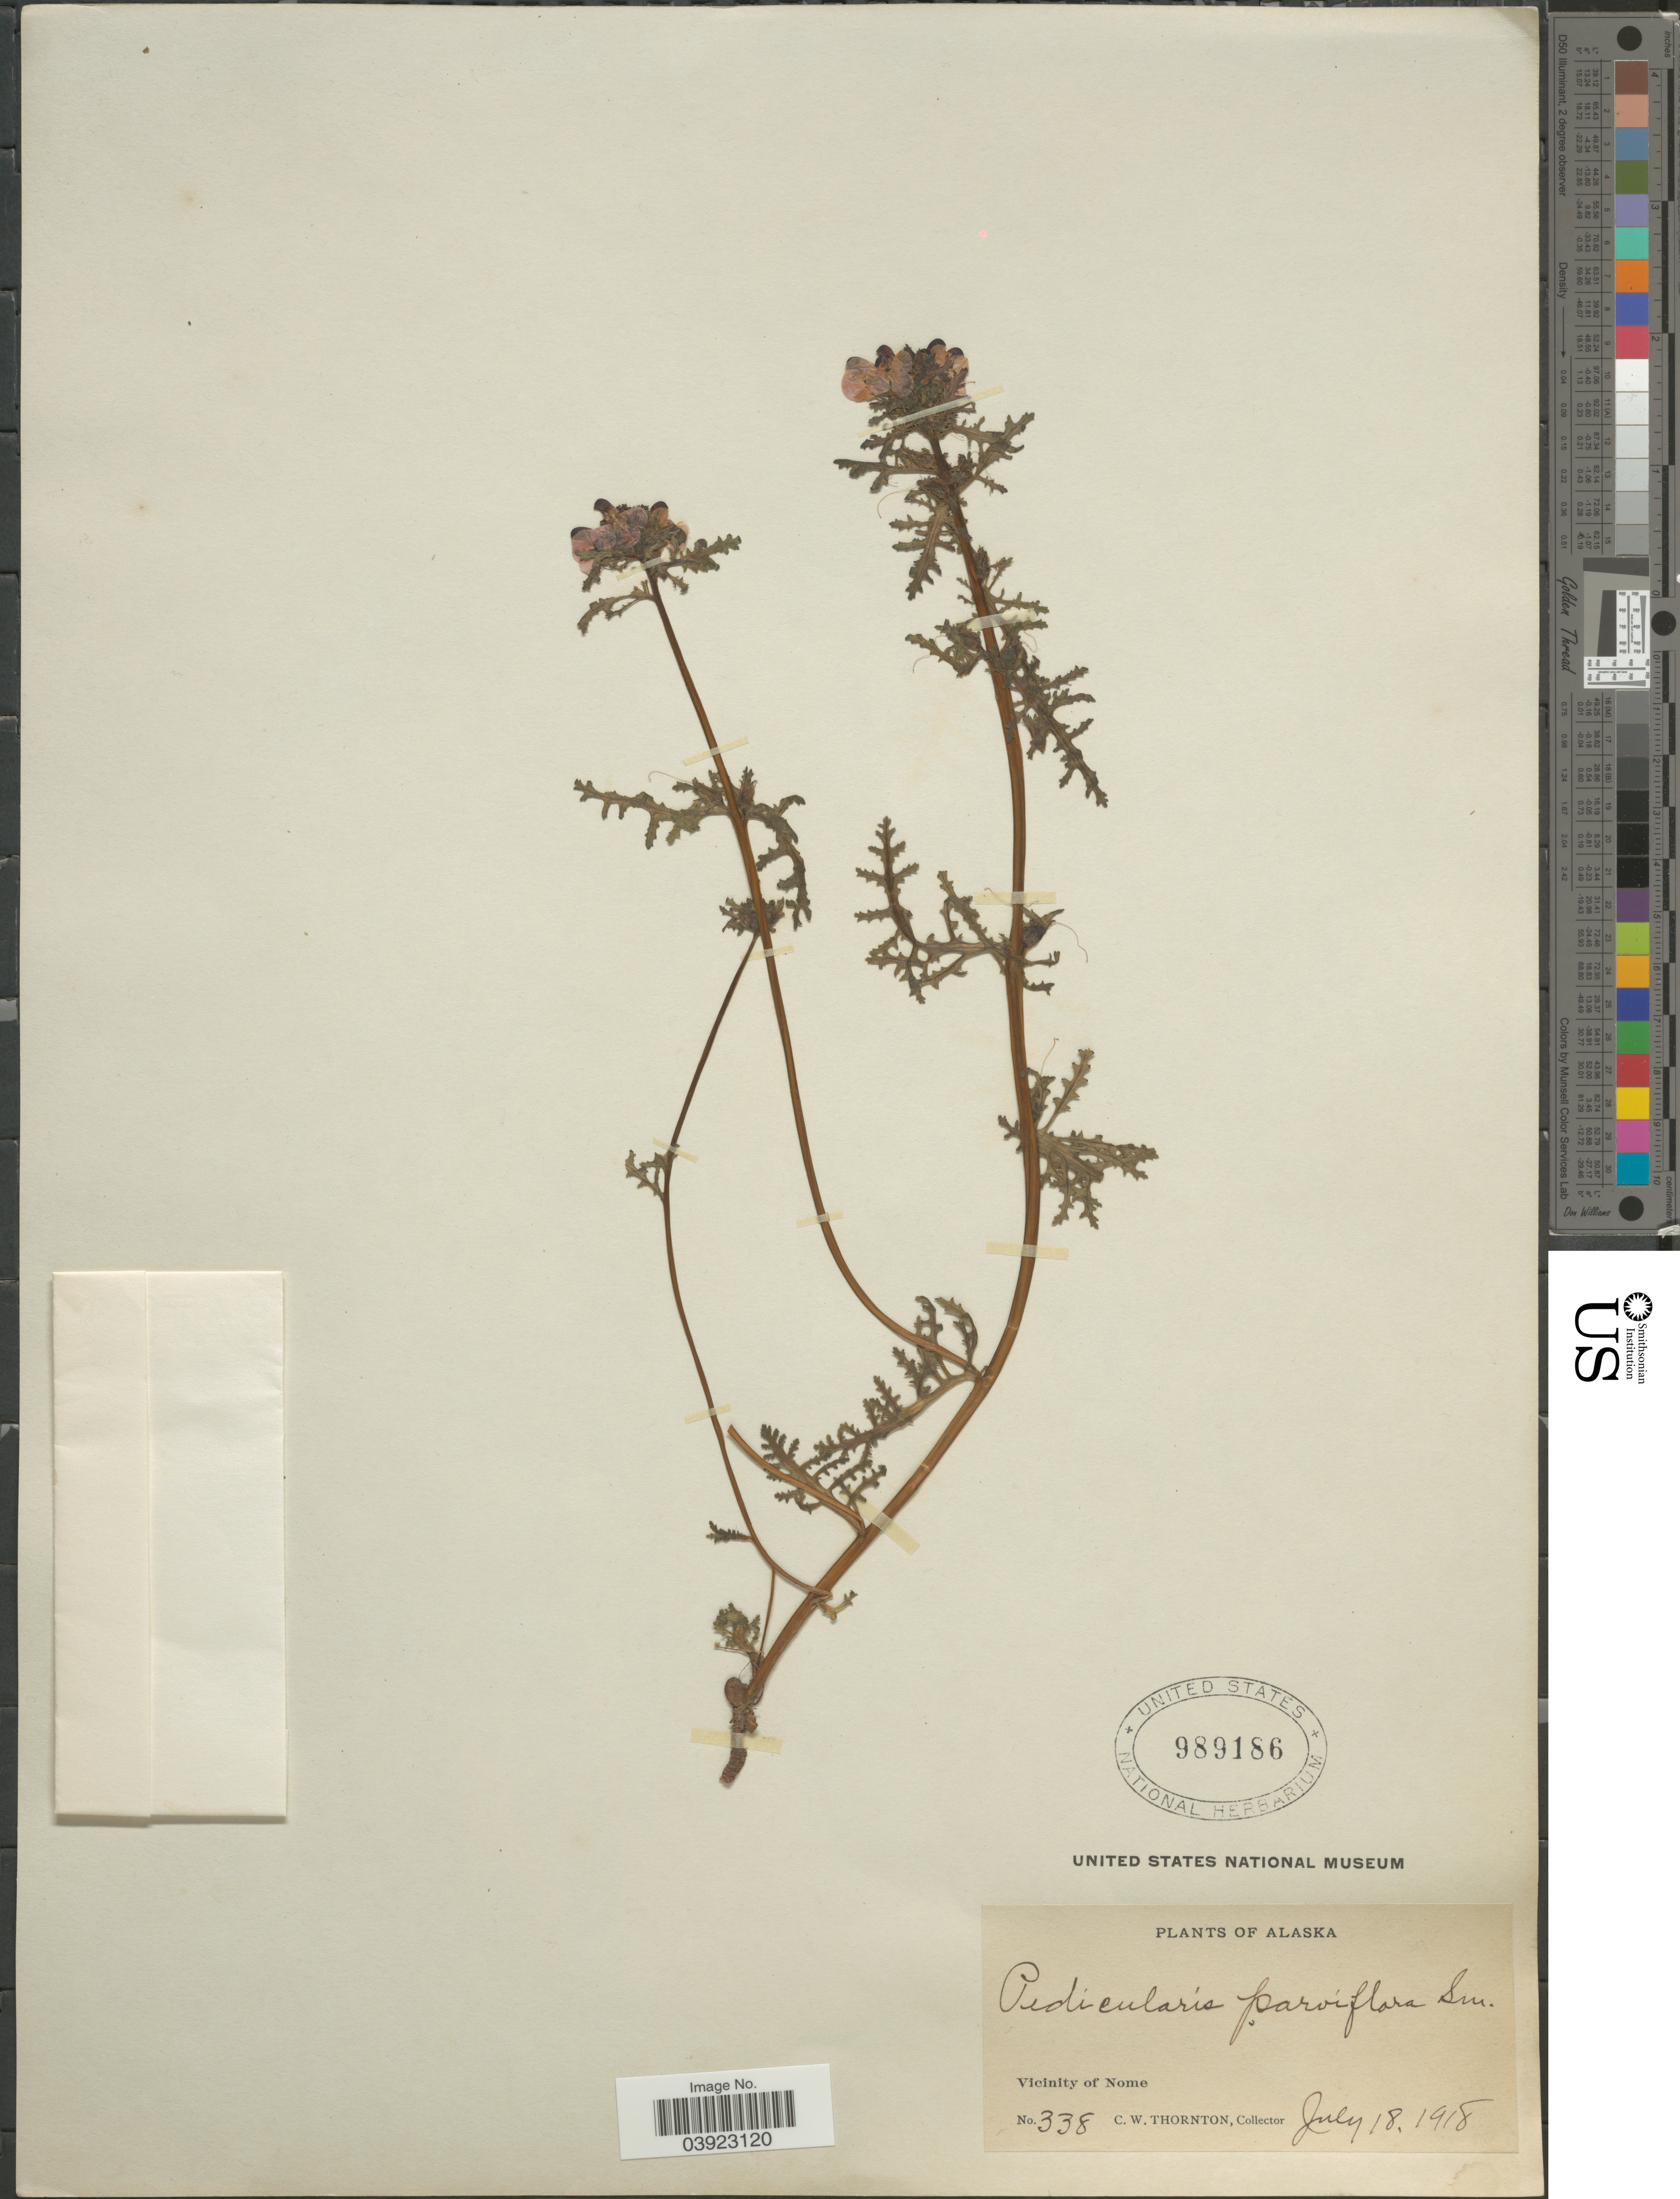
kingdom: Plantae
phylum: Tracheophyta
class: Magnoliopsida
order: Lamiales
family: Orobanchaceae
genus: Pedicularis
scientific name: Pedicularis parviflora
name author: Sm.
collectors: C. Thornton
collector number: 338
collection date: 1918-07-18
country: United States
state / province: Alaska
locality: Vicinity of Nome.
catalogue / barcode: US 989186